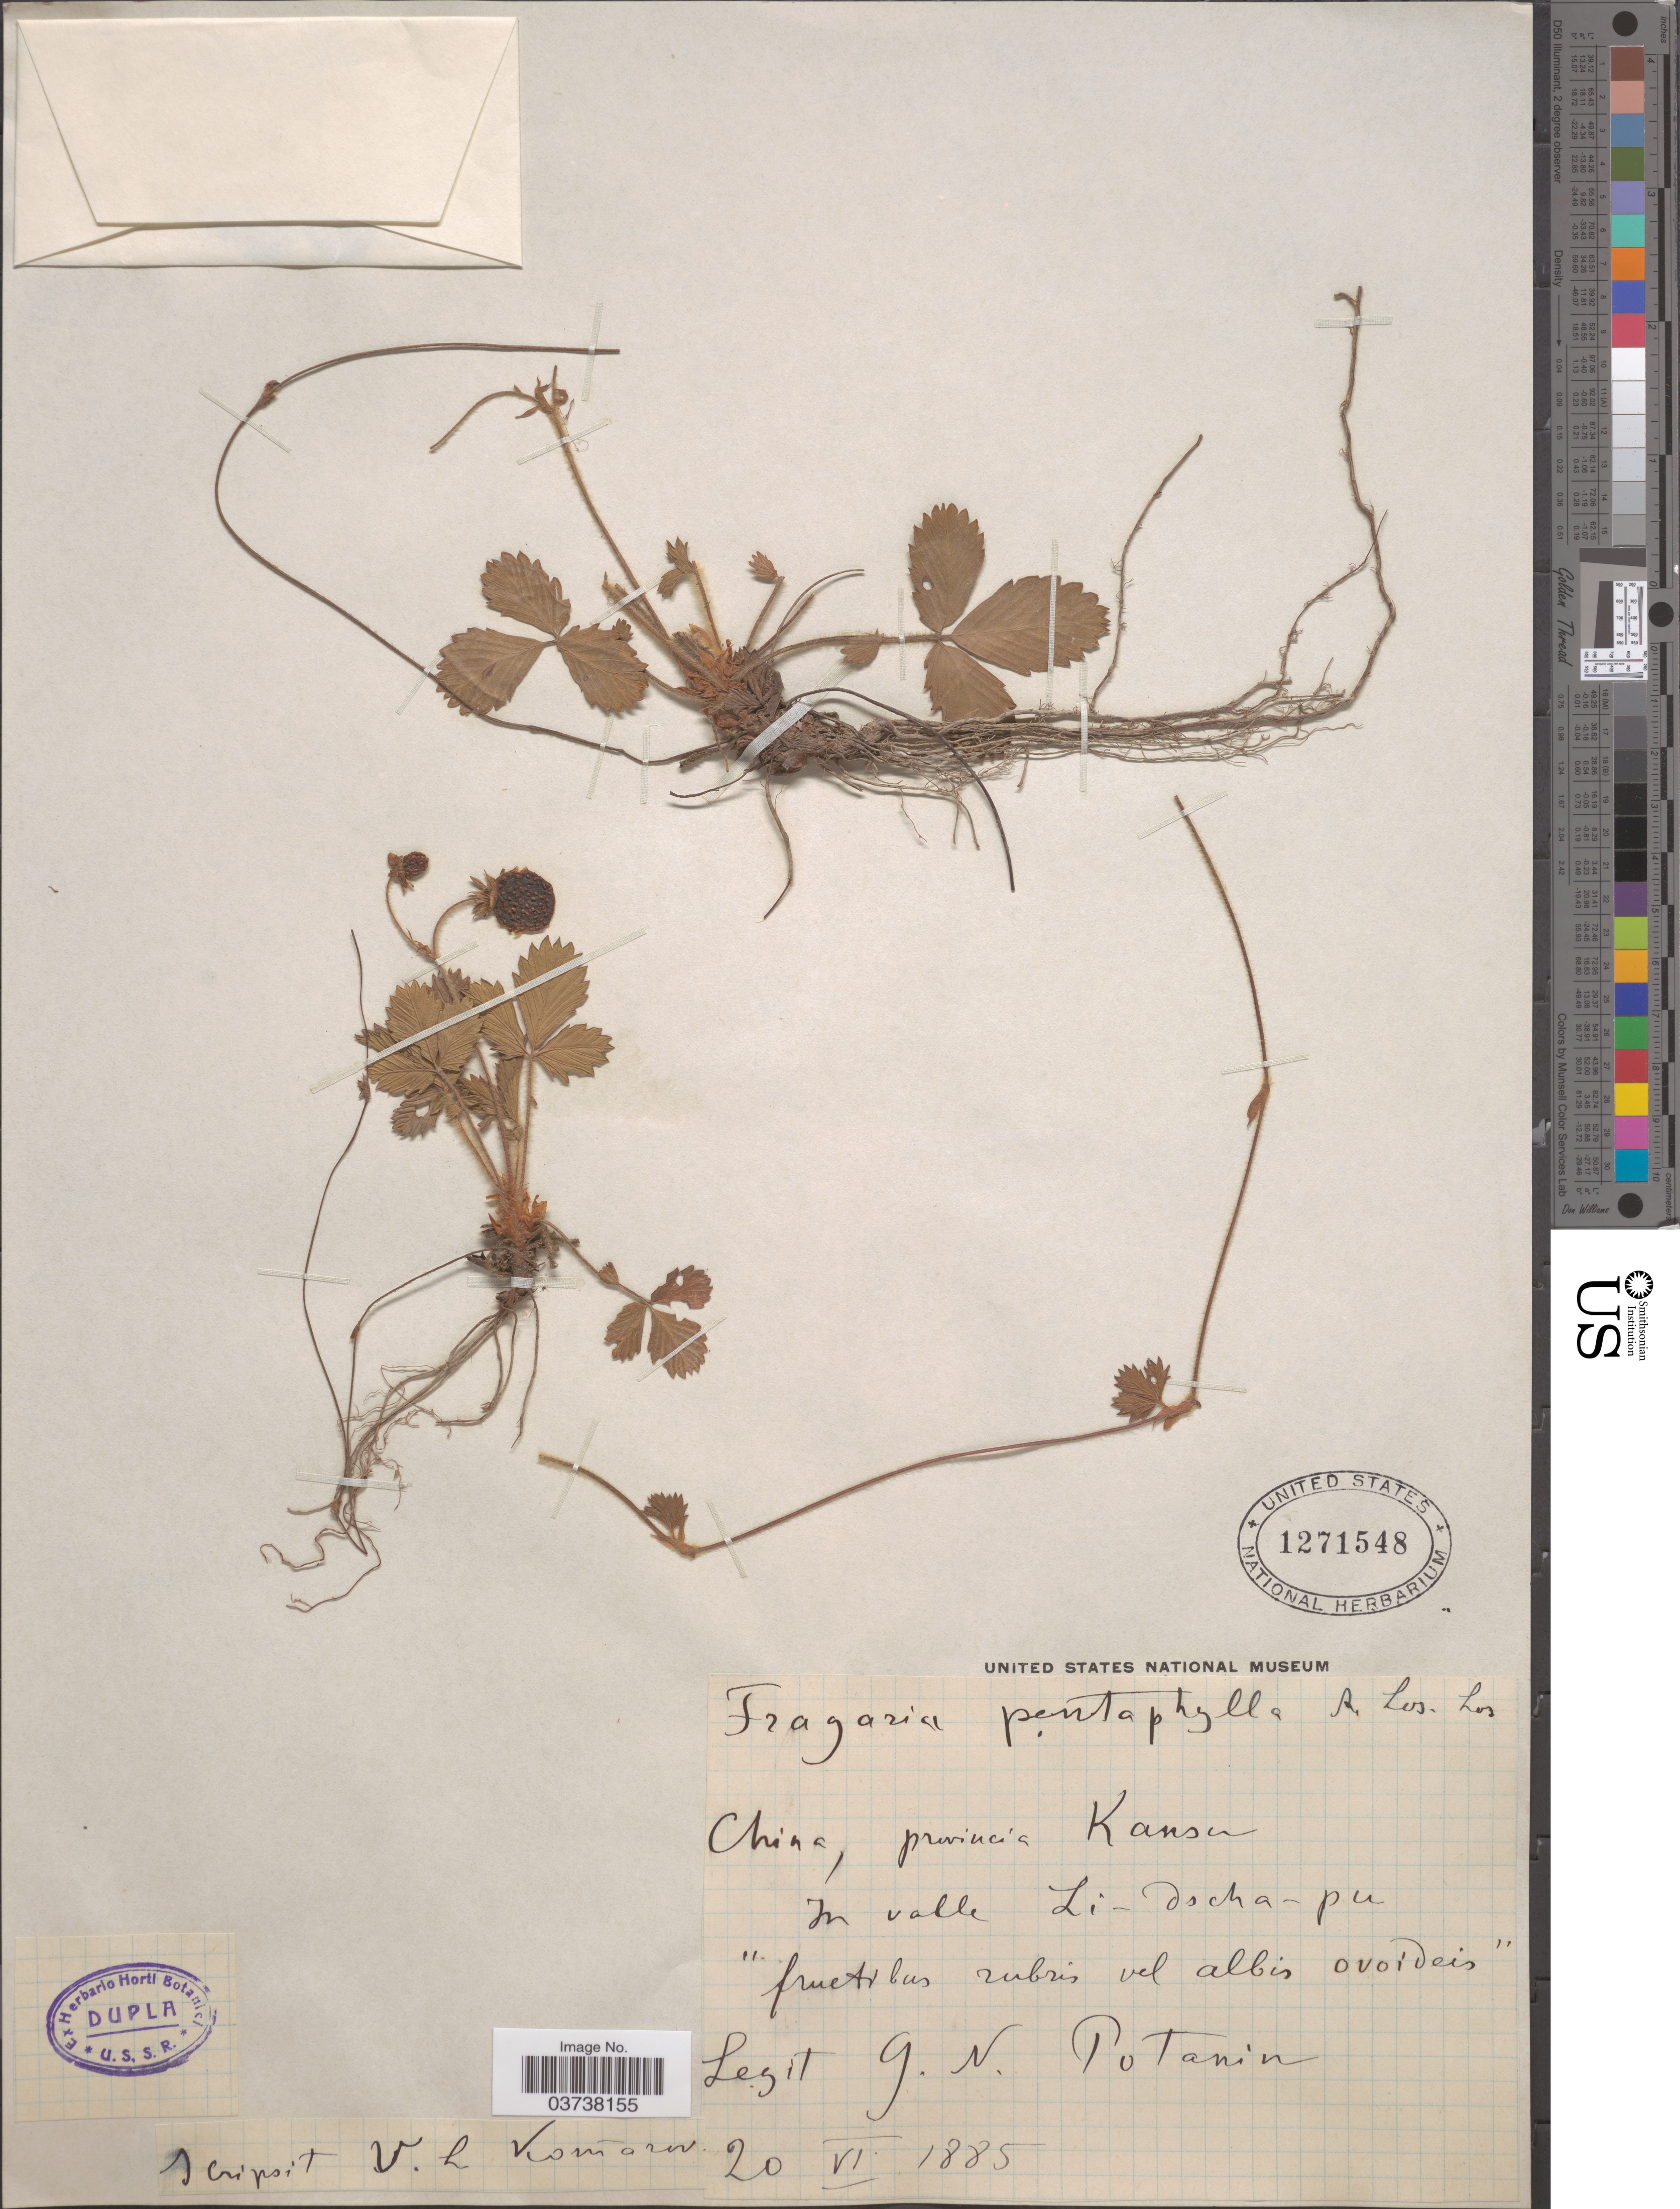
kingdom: Plantae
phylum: Tracheophyta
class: Magnoliopsida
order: Rosales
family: Rosaceae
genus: Fragaria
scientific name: Fragaria pentaphylla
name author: Losinsk.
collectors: G. Potanin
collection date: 1885-06-20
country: China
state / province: Gansu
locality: Provincia Kansu. In valle Li-dscha-pu.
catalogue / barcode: US 1271548